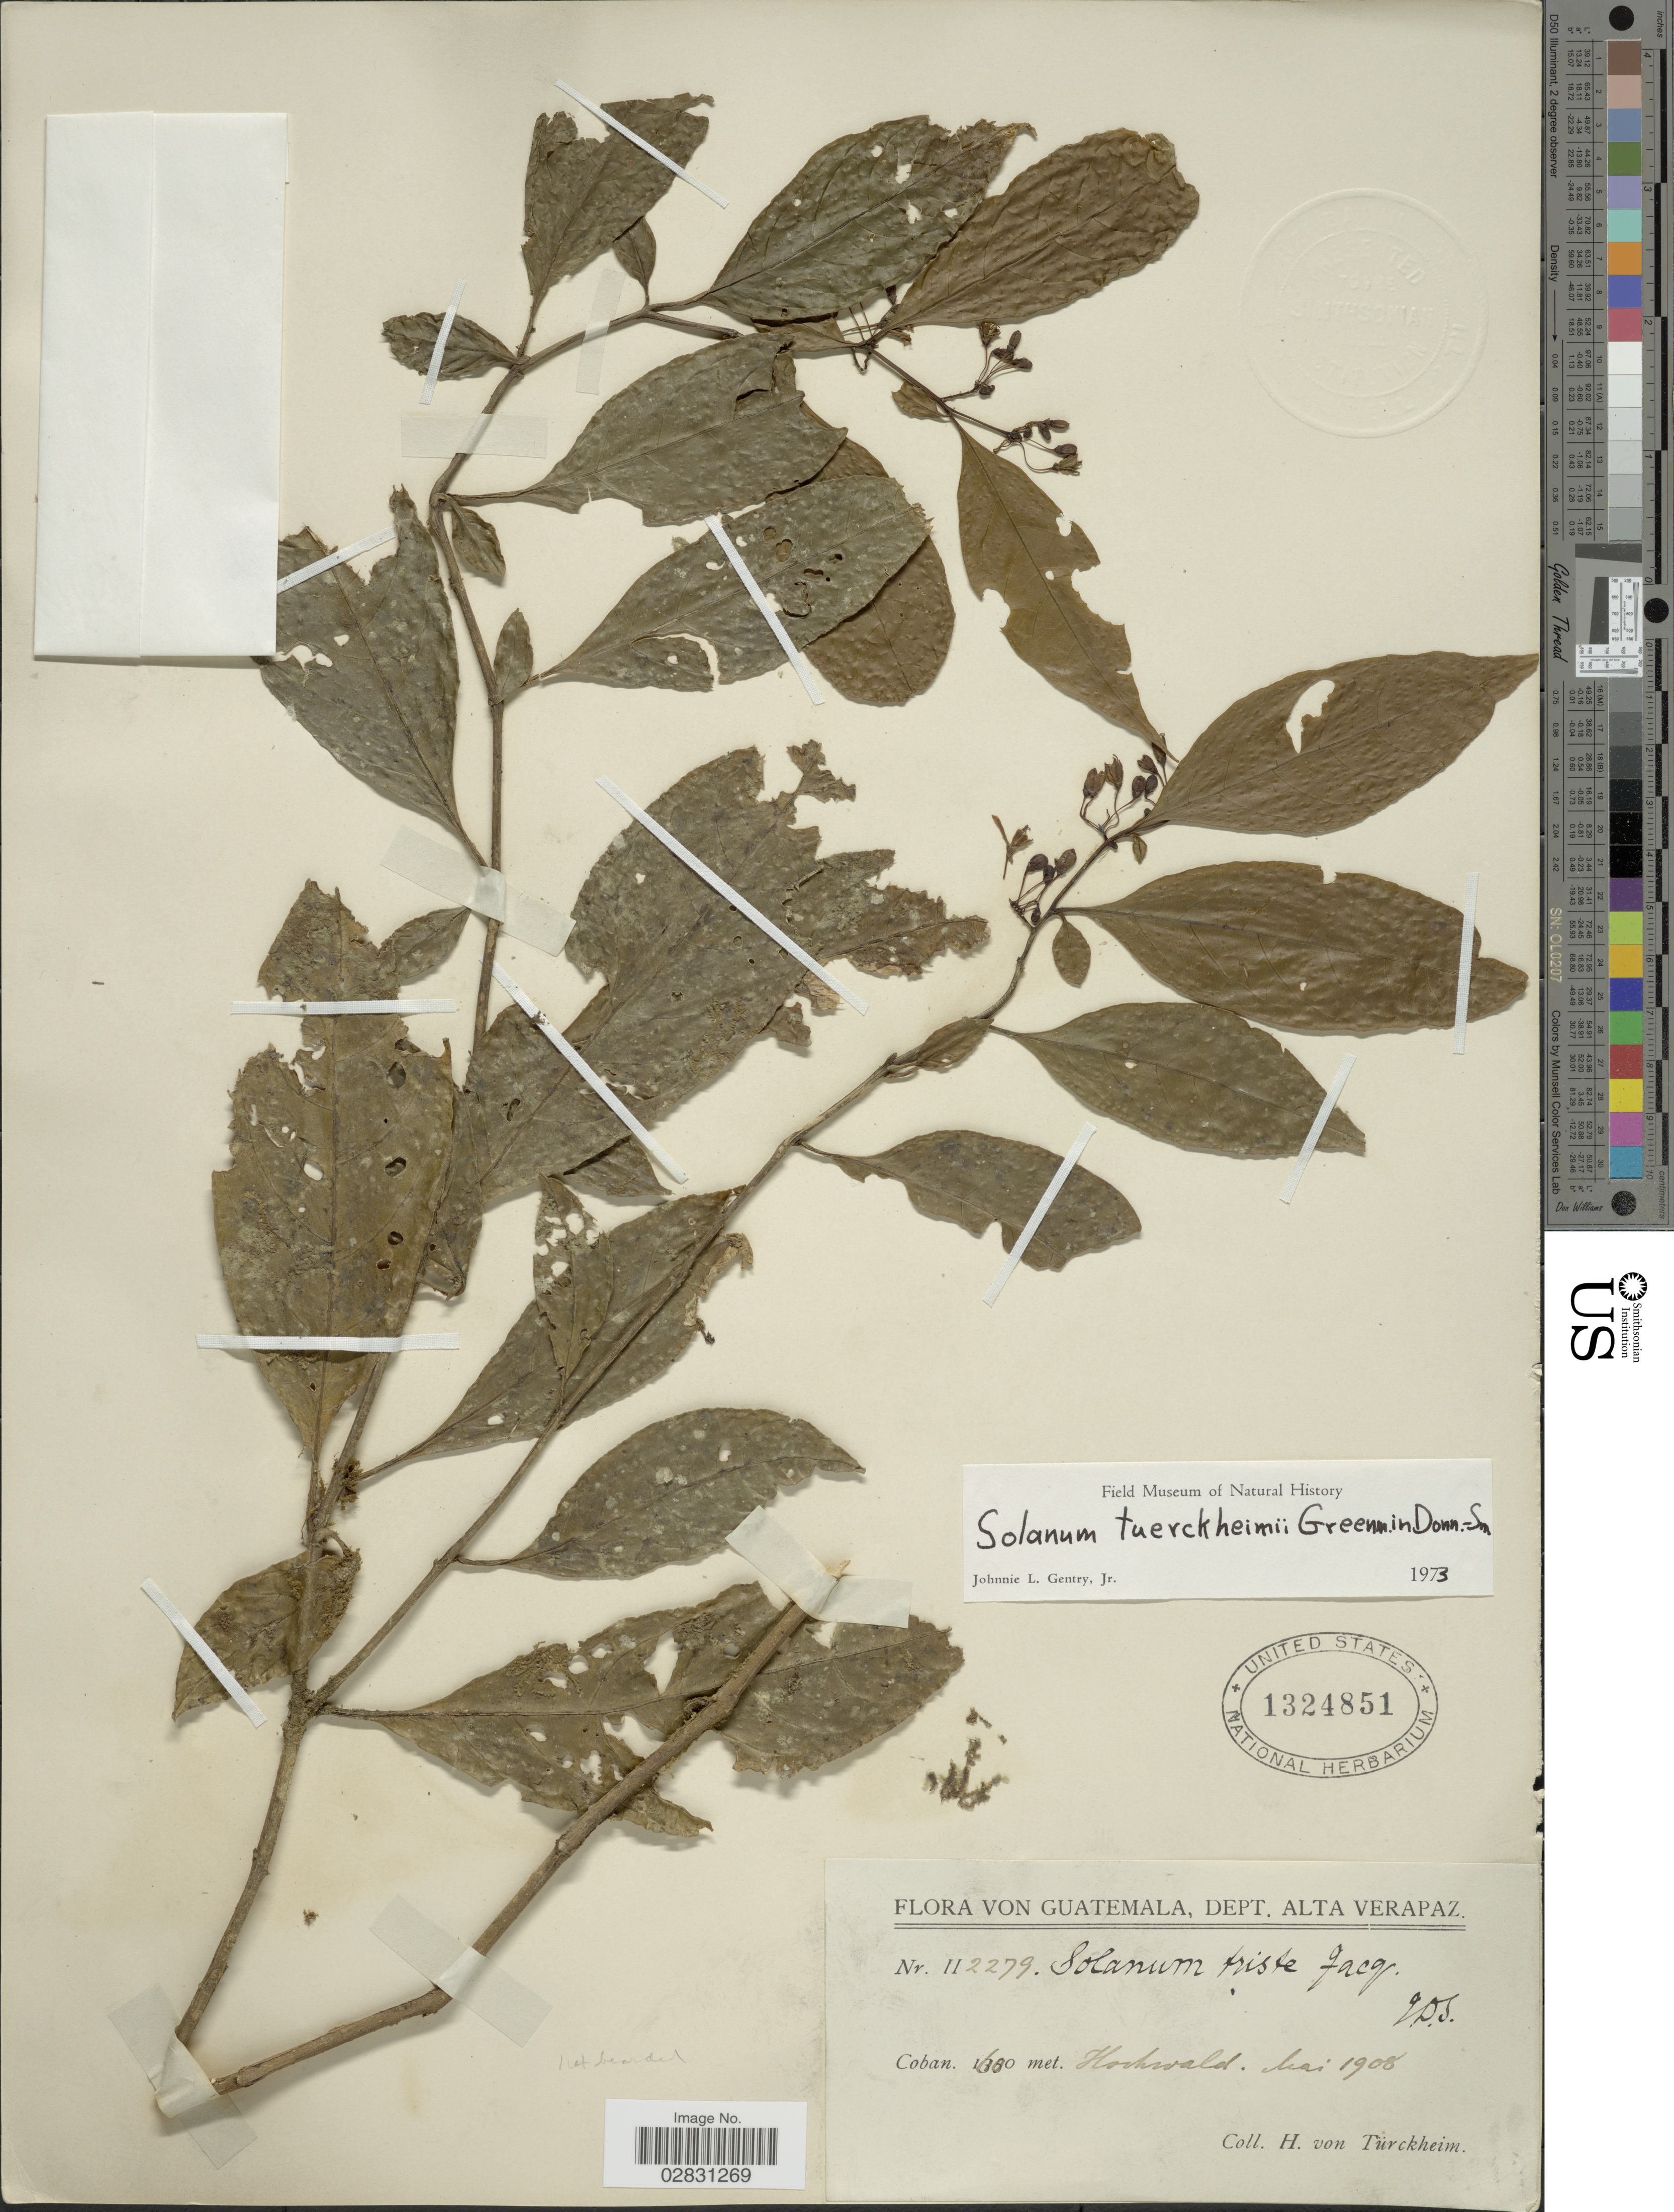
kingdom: Plantae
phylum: Tracheophyta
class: Magnoliopsida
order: Solanales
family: Solanaceae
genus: Solanum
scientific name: Solanum tuerckheimii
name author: Greenm. ex Donn. Sm.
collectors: H. von Türckheim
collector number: II2279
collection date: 1908-05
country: Guatemala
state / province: Alta Verapaz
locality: Dept. Alta Verapaz, Coban.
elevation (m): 1600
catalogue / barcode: US 1324851